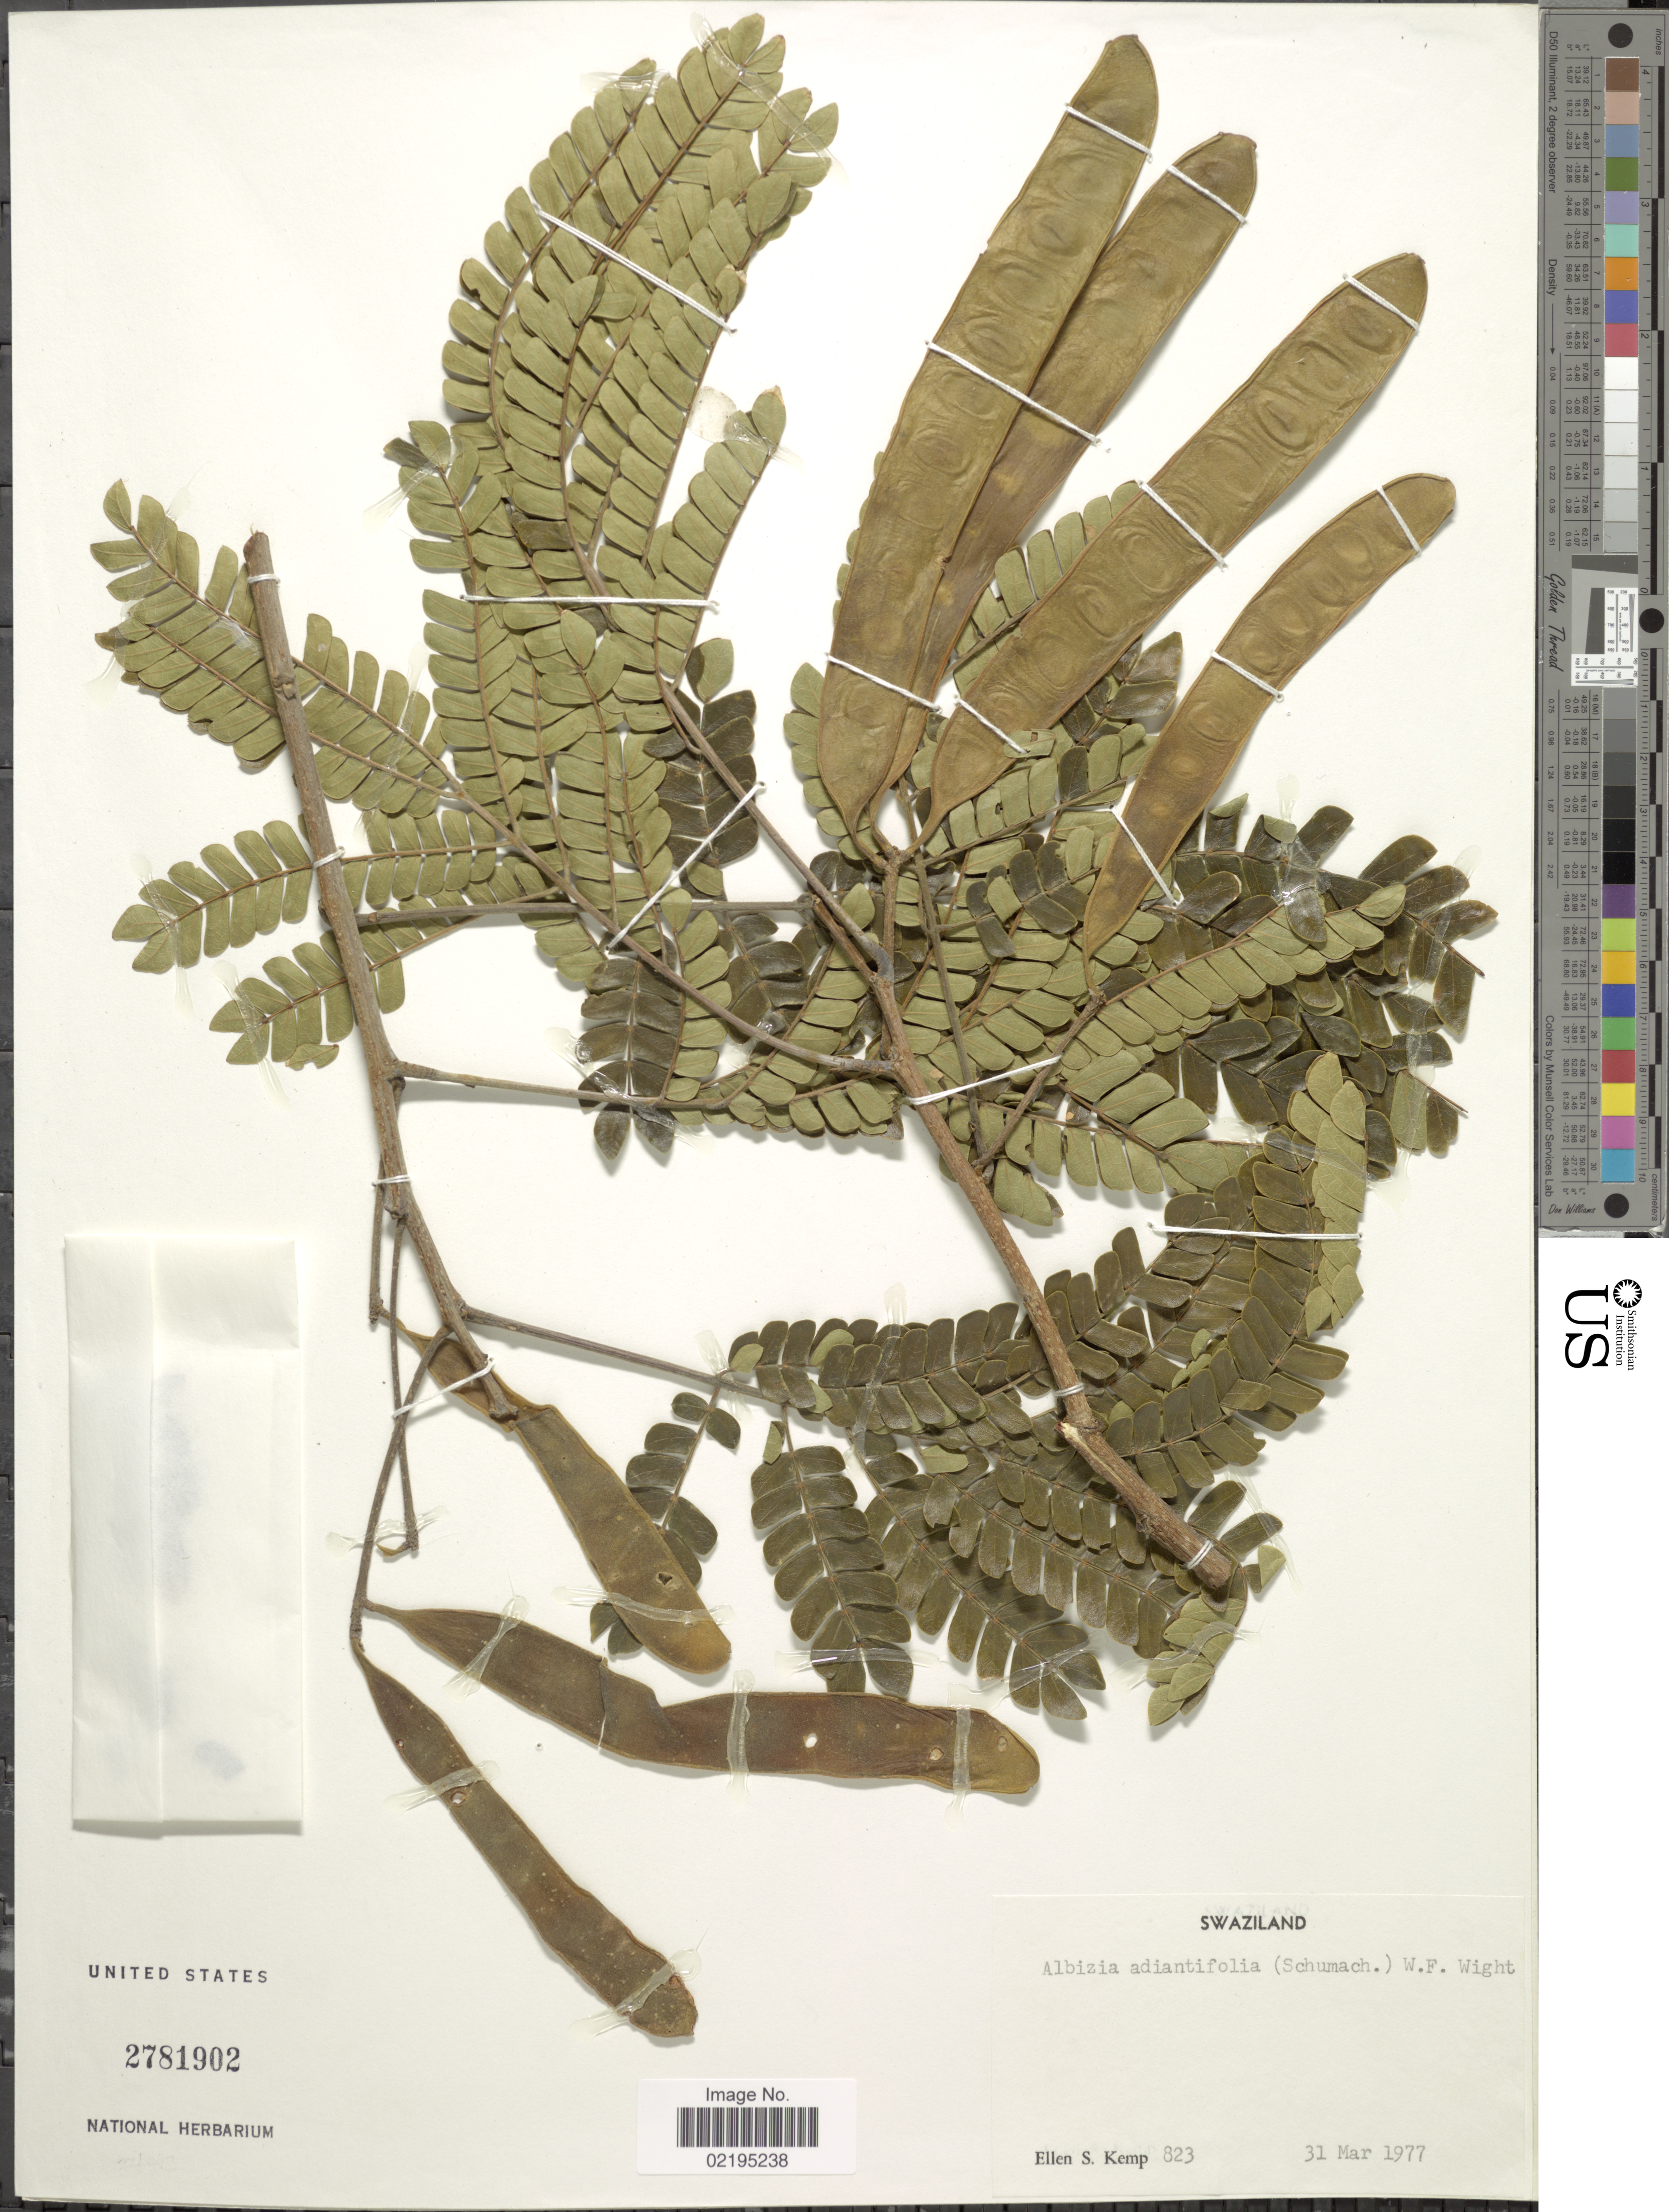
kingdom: Plantae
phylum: Tracheophyta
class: Magnoliopsida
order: Fabales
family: Fabaceae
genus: Albizia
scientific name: Albizia adianthifolia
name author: (Schumach.) W. Wight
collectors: E. S. Kemp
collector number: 823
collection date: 1977-03-31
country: Eswatini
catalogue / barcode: US 2781902